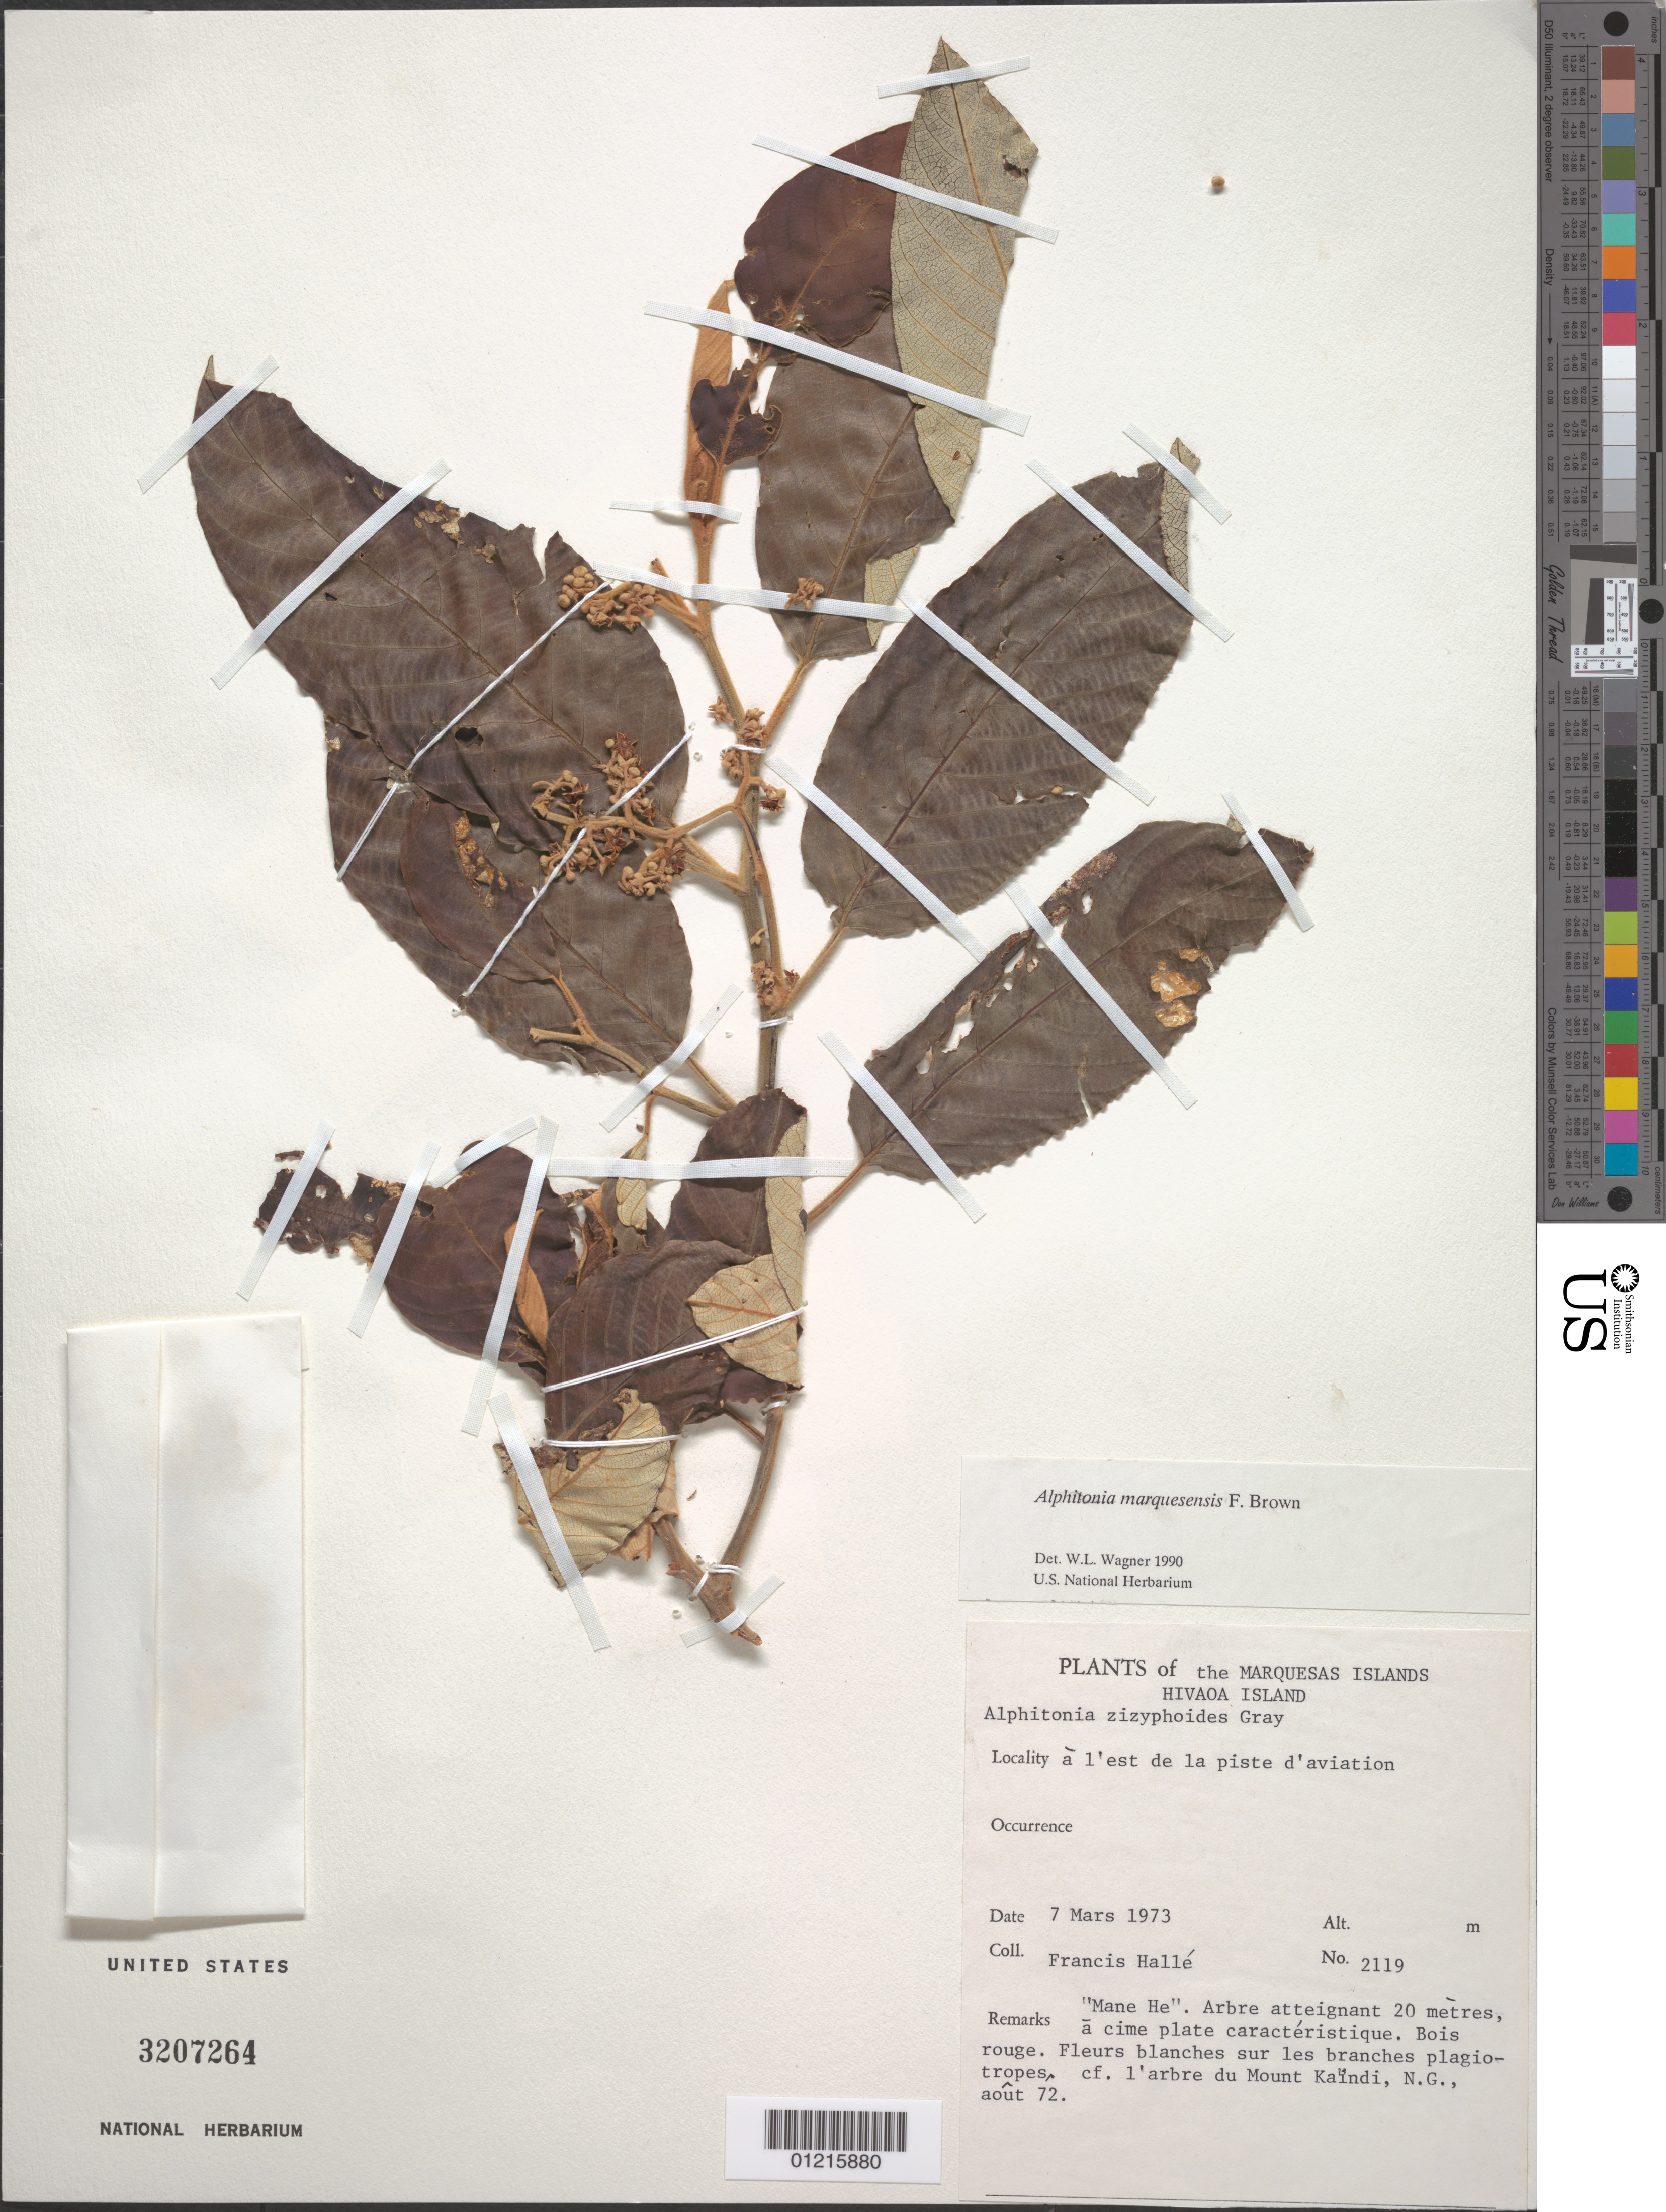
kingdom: Plantae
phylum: Tracheophyta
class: Magnoliopsida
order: Rosales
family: Rhamnaceae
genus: Alphitonia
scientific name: Alphitonia marquesensis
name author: F. Br.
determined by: Wagner, W. L., (BOT), Smithsonian Institution - National Museum of Natural History (UNITED STATES)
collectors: F. Hallé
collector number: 2119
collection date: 1973-03-07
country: French Polynesia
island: Hiva Oa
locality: à l'est de la piste d'aviation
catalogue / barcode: US 3207264